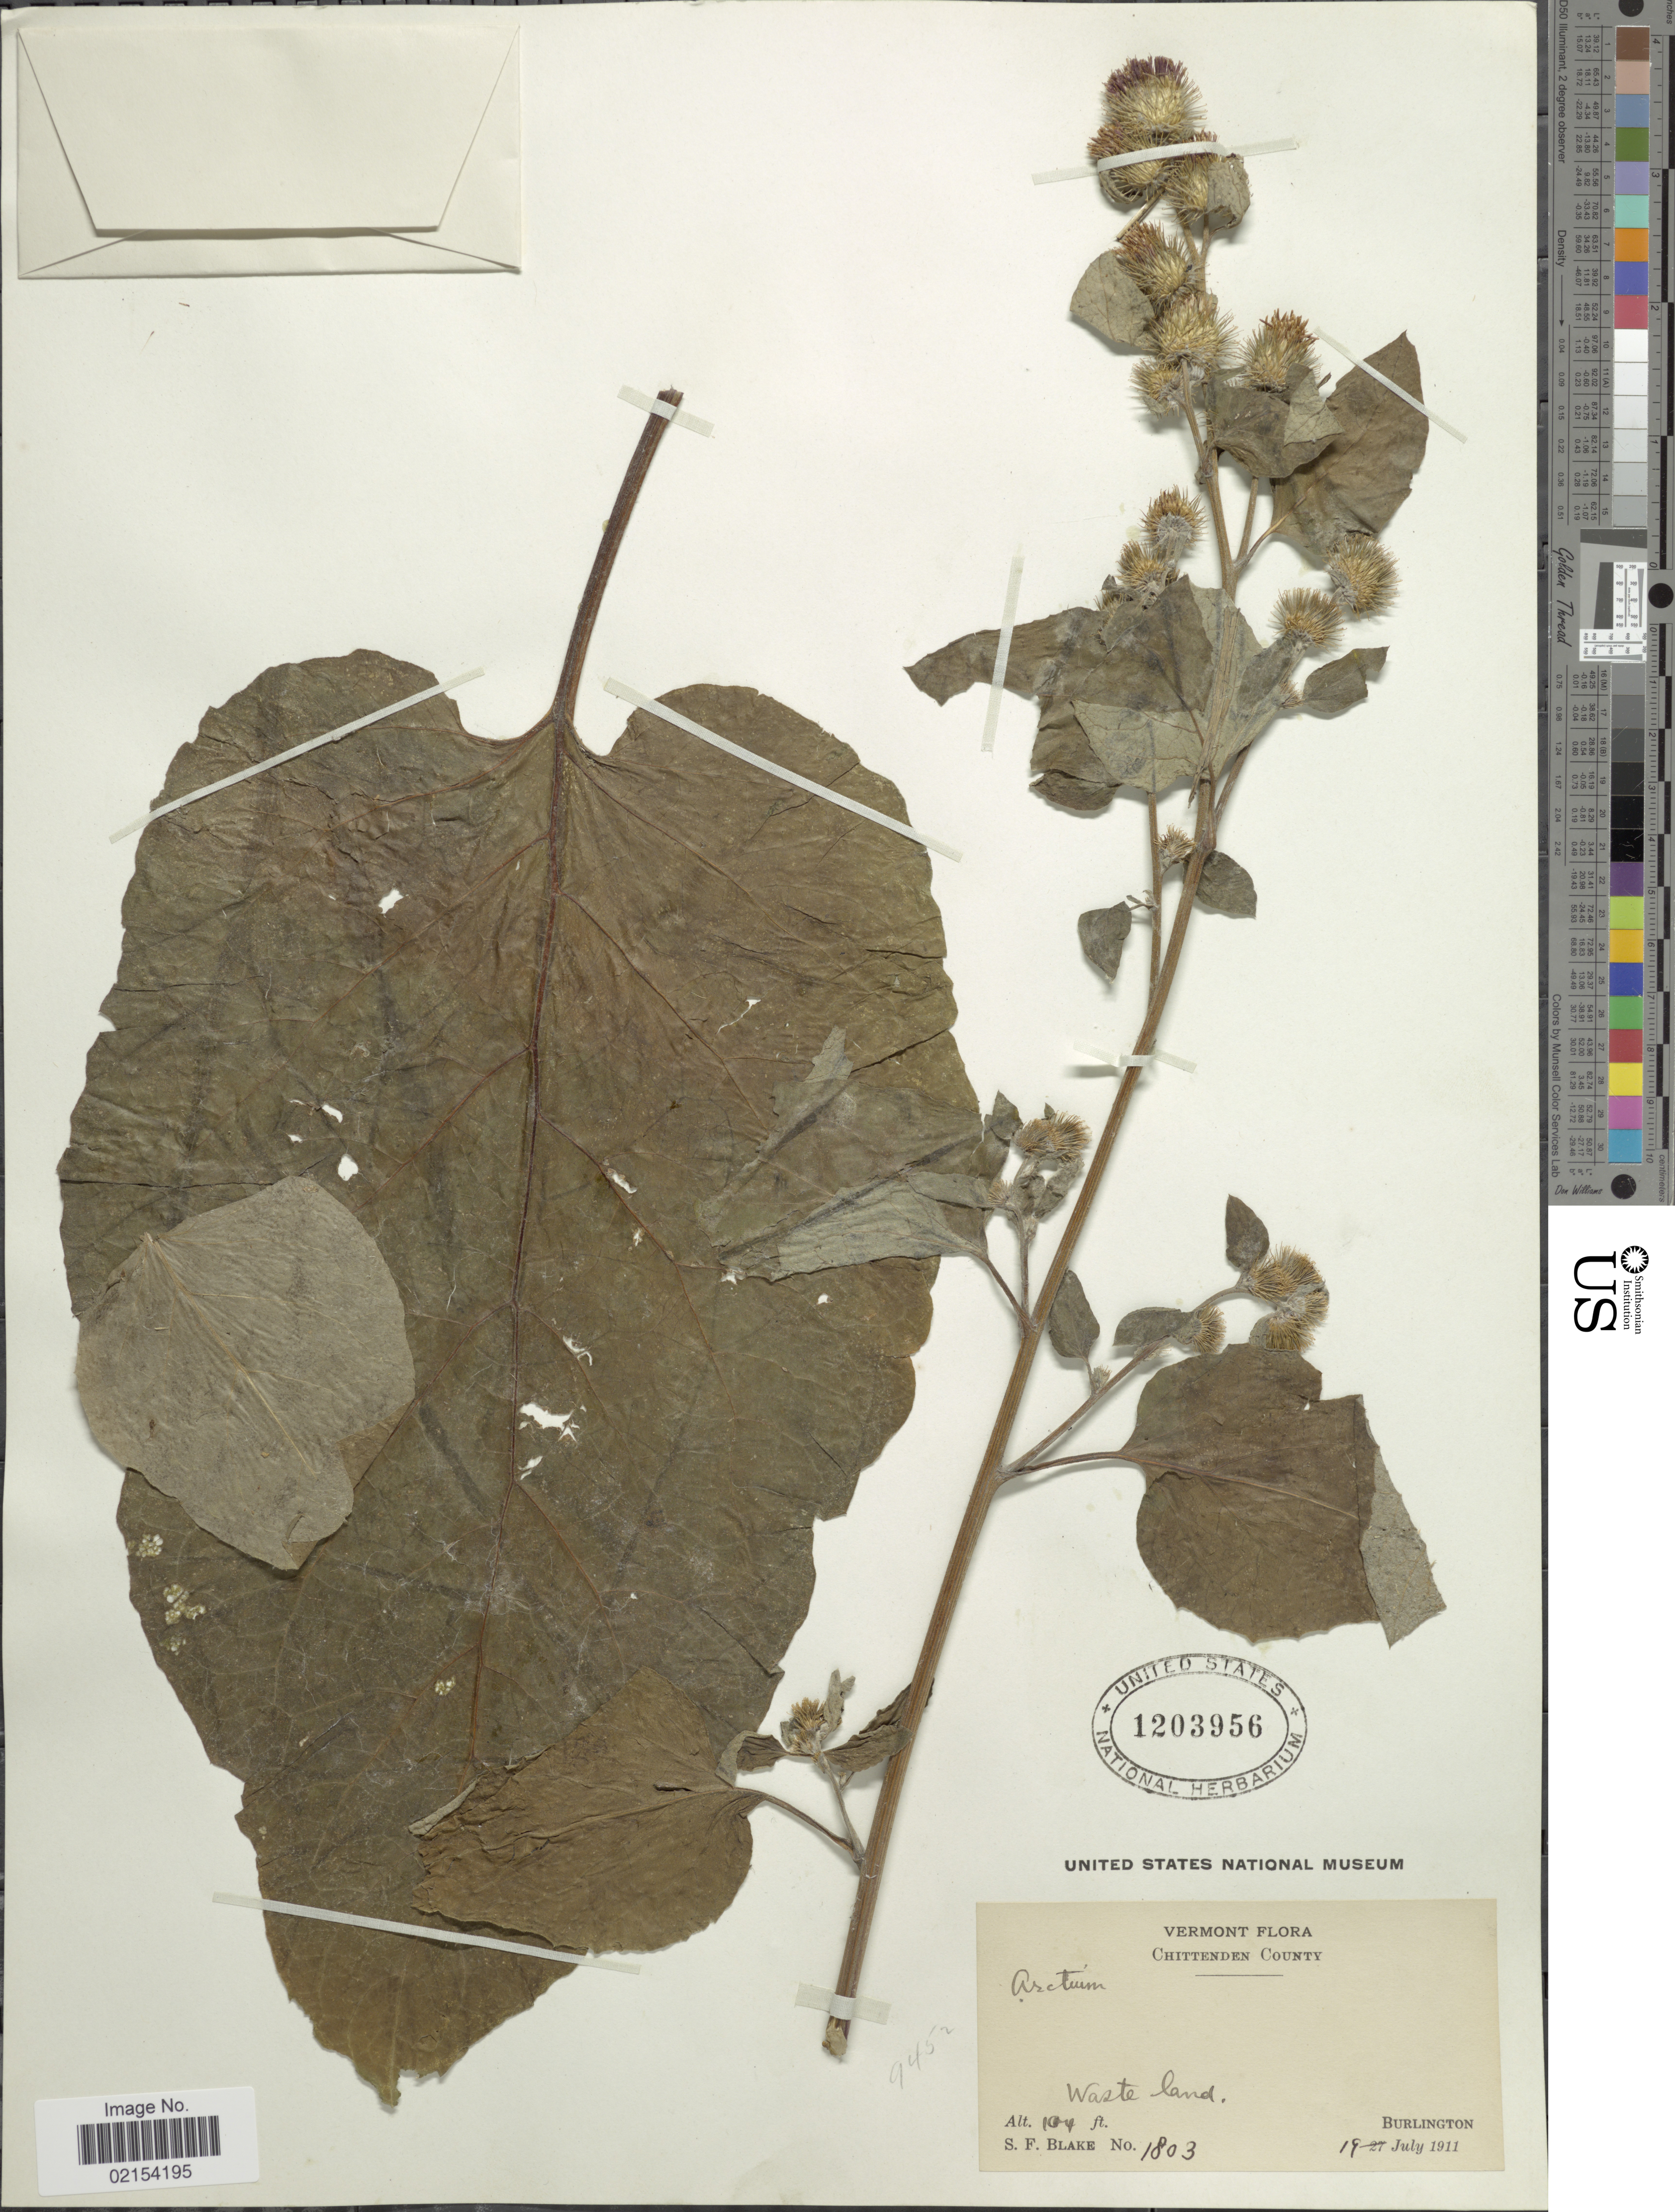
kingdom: Plantae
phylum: Tracheophyta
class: Magnoliopsida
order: Asterales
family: Asteraceae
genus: Arctium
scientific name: Arctium minus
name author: (Hill) Bernh.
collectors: S. Blake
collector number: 1803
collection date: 1911-07-19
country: United States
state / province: Vermont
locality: Chittenden County. Burlington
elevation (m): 32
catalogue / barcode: US 1203956